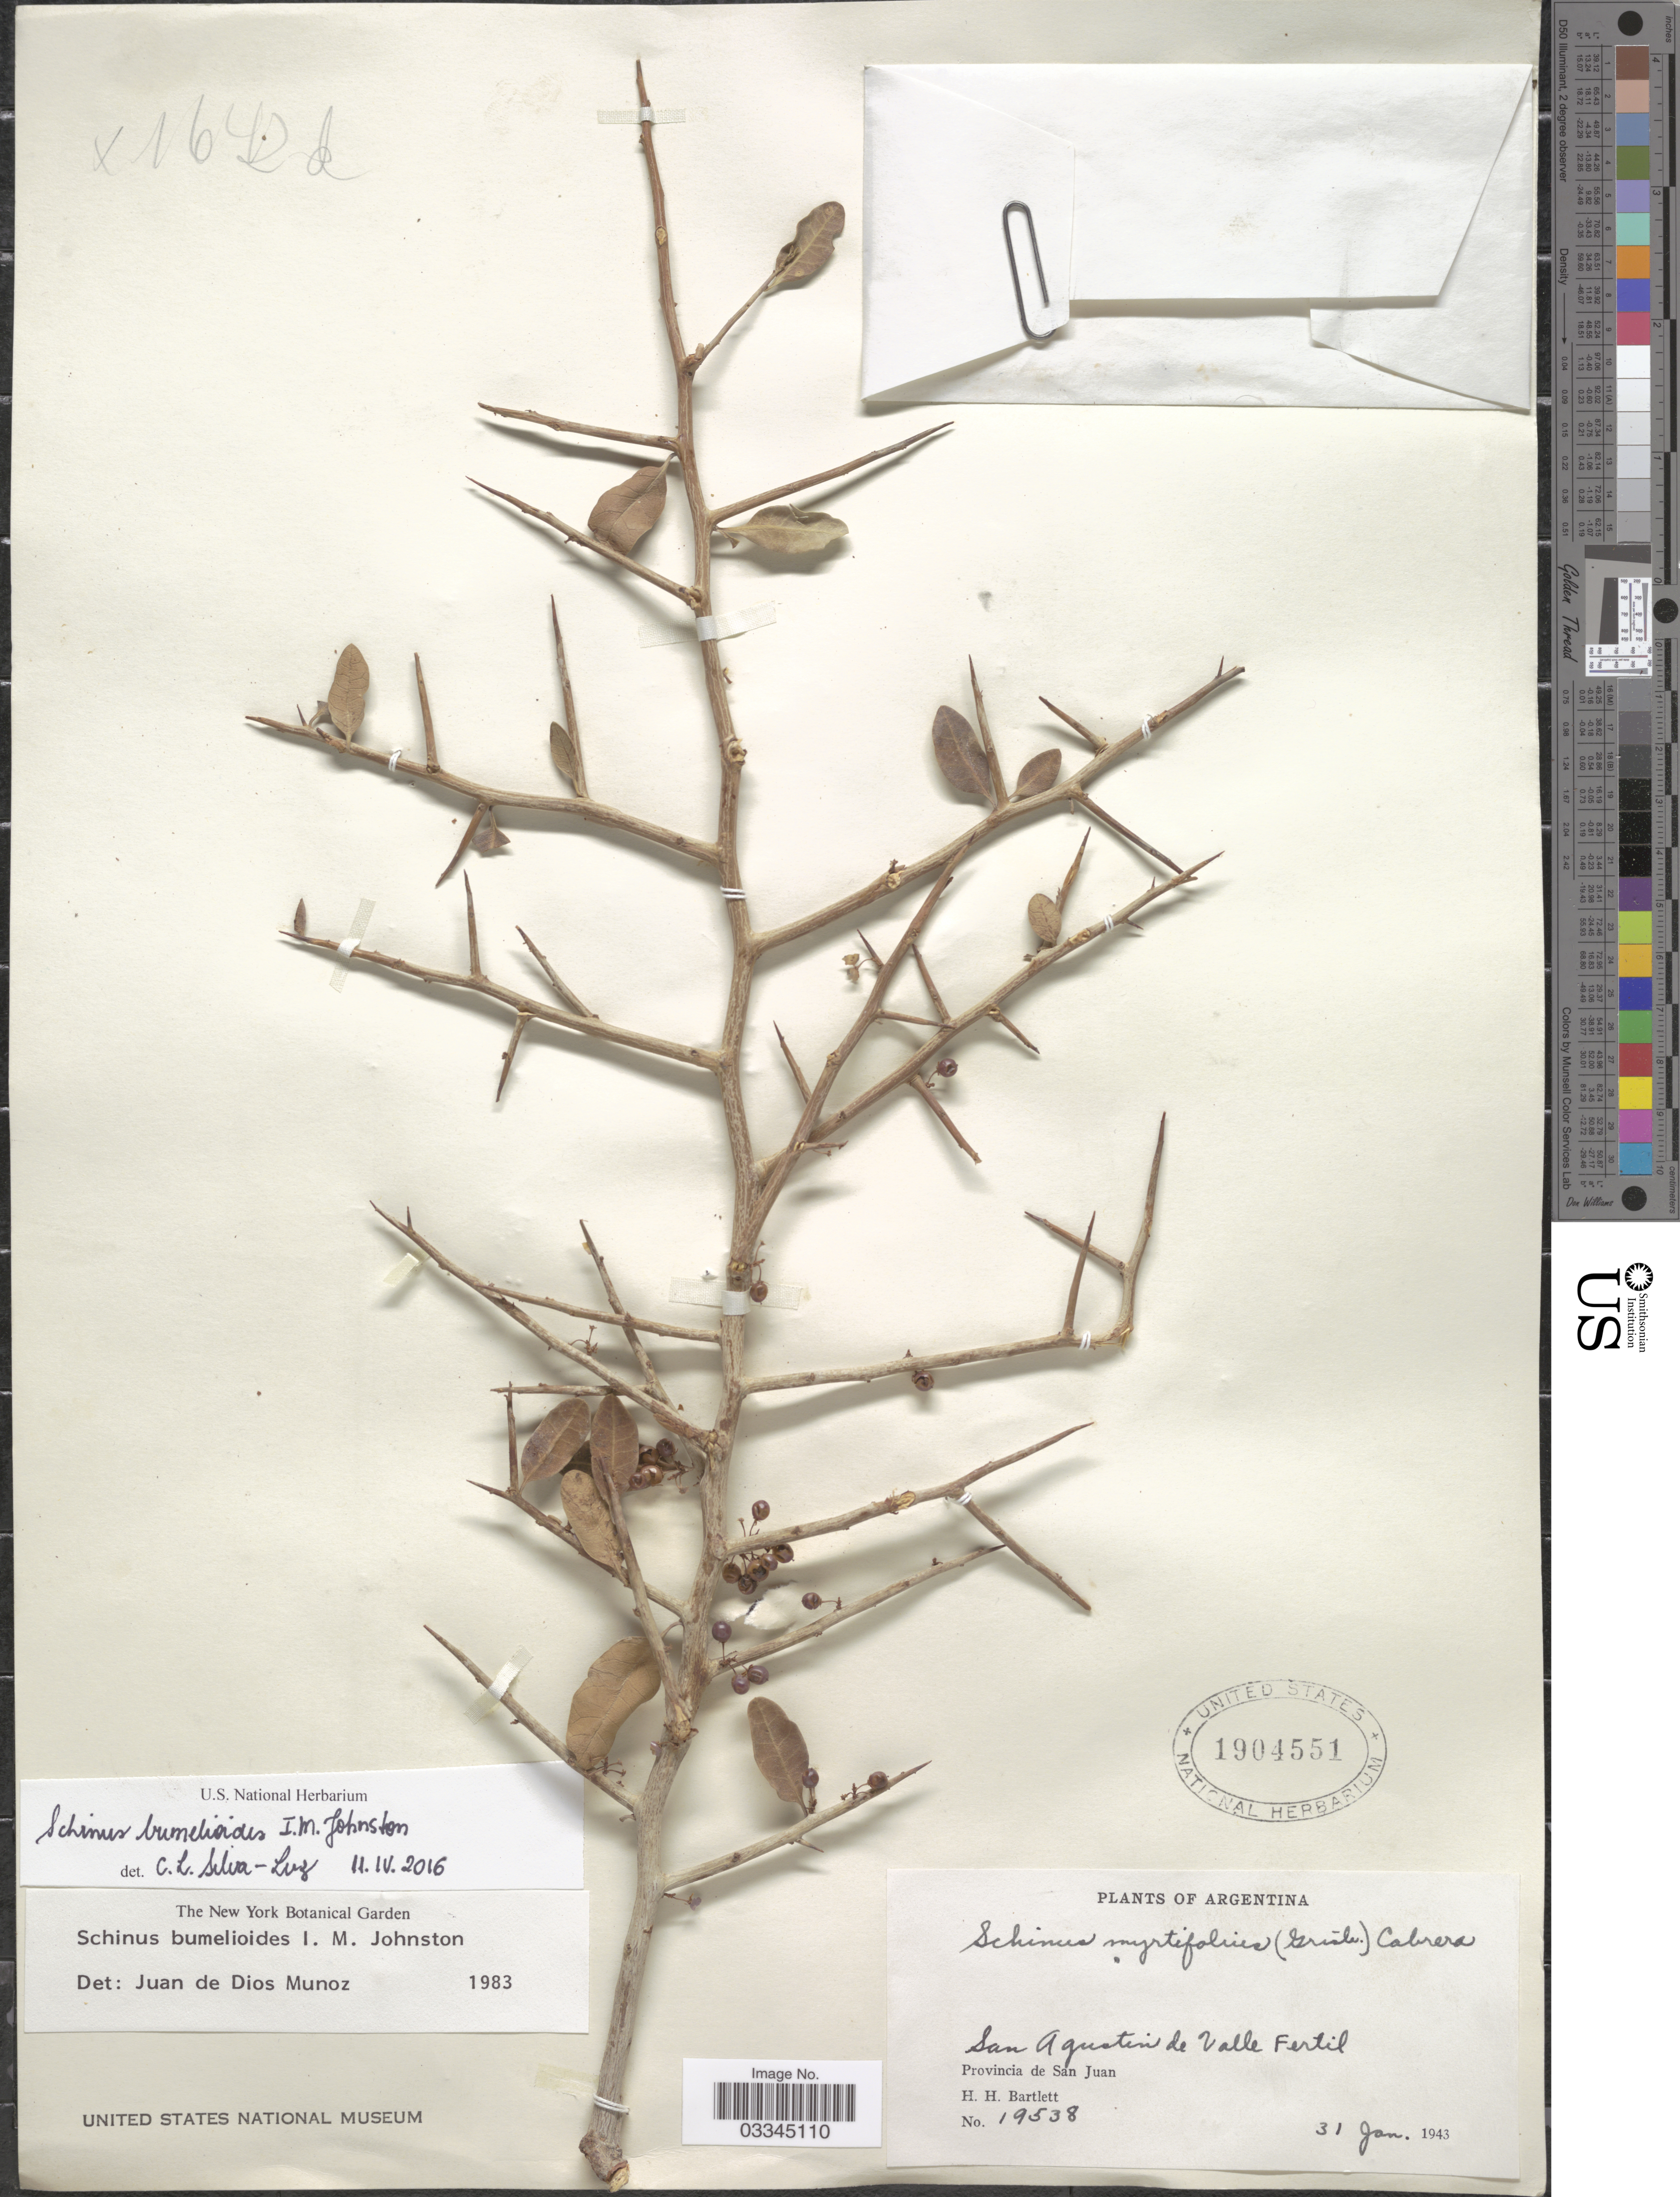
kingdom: Plantae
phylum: Tracheophyta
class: Magnoliopsida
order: Sapindales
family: Anacardiaceae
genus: Schinus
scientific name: Schinus bumelioides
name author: I.M. Johnst.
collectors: H. H. Bartlett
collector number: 19538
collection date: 1943-01-31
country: Argentina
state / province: San Juan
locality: San Agustin de Valle Fertil.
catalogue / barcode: US 1904551